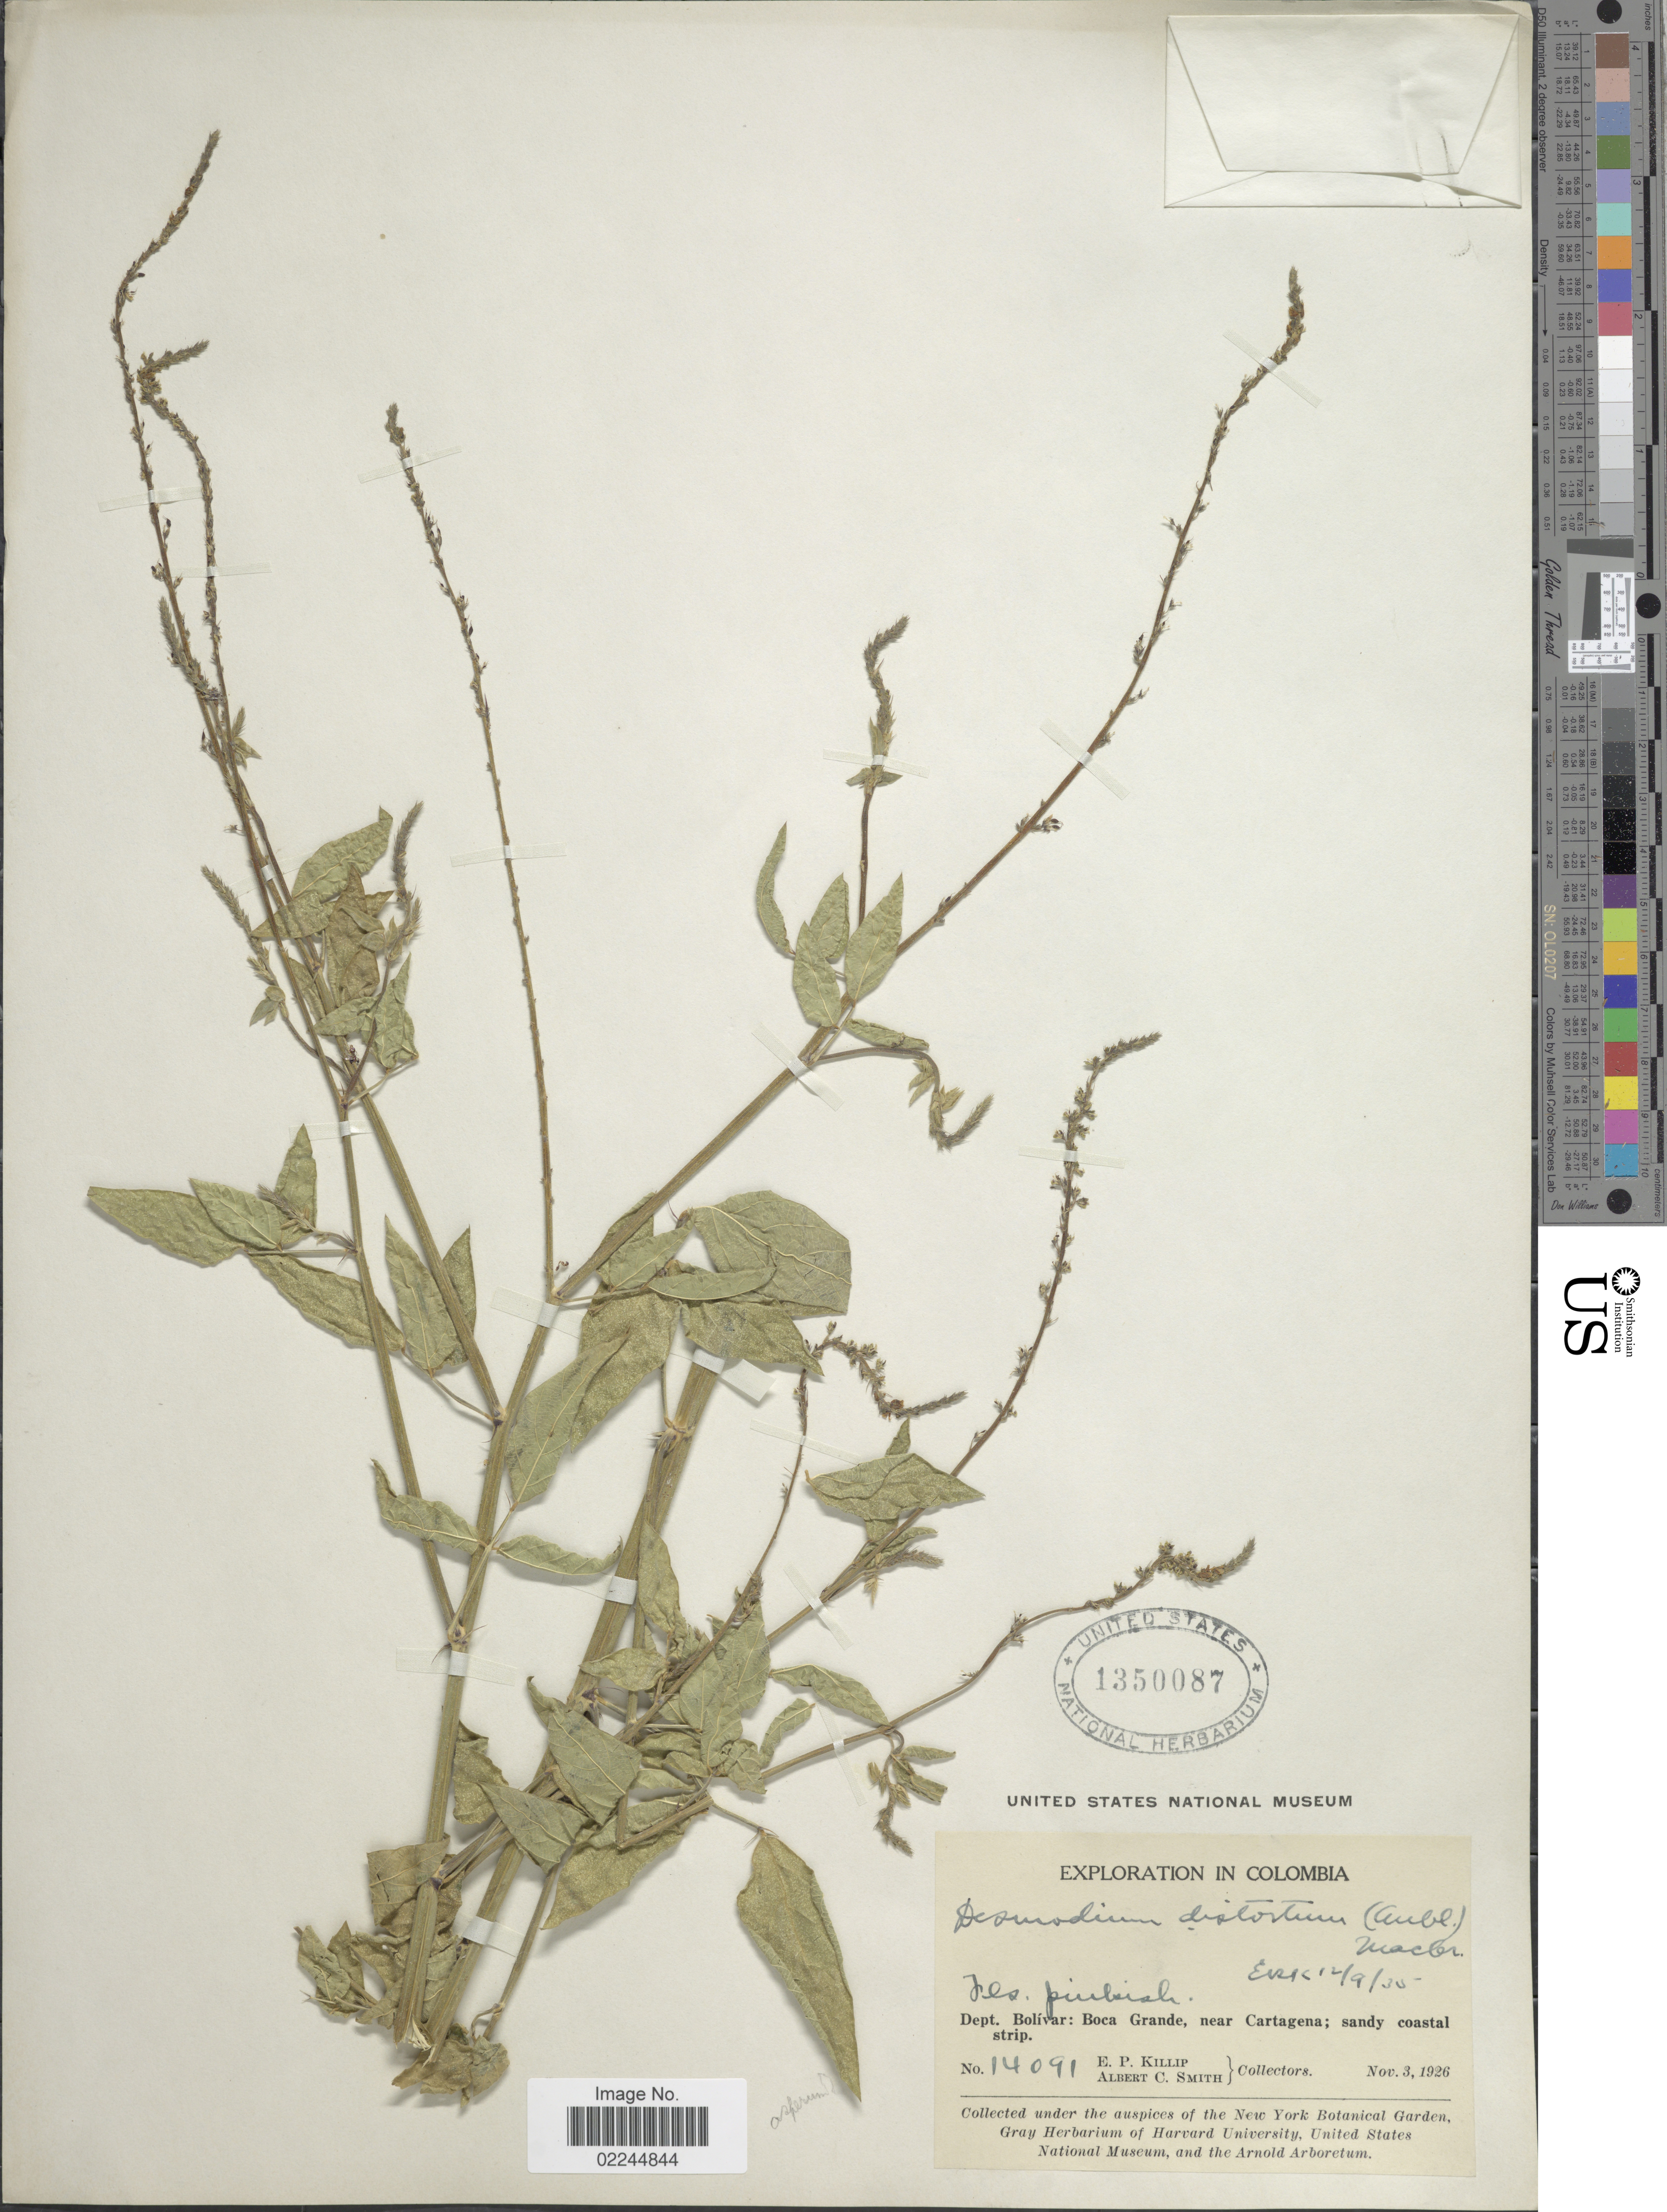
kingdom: Plantae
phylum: Tracheophyta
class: Magnoliopsida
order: Fabales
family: Fabaceae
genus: Desmodium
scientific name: Desmodium distortum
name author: (Aubl.) J.F. Macbr.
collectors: E. P. Killip & A. C. Smith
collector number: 14091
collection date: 1926-11-03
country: Colombia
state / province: Bolívar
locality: Boca Grande, near Cartagena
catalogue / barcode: US 1350087